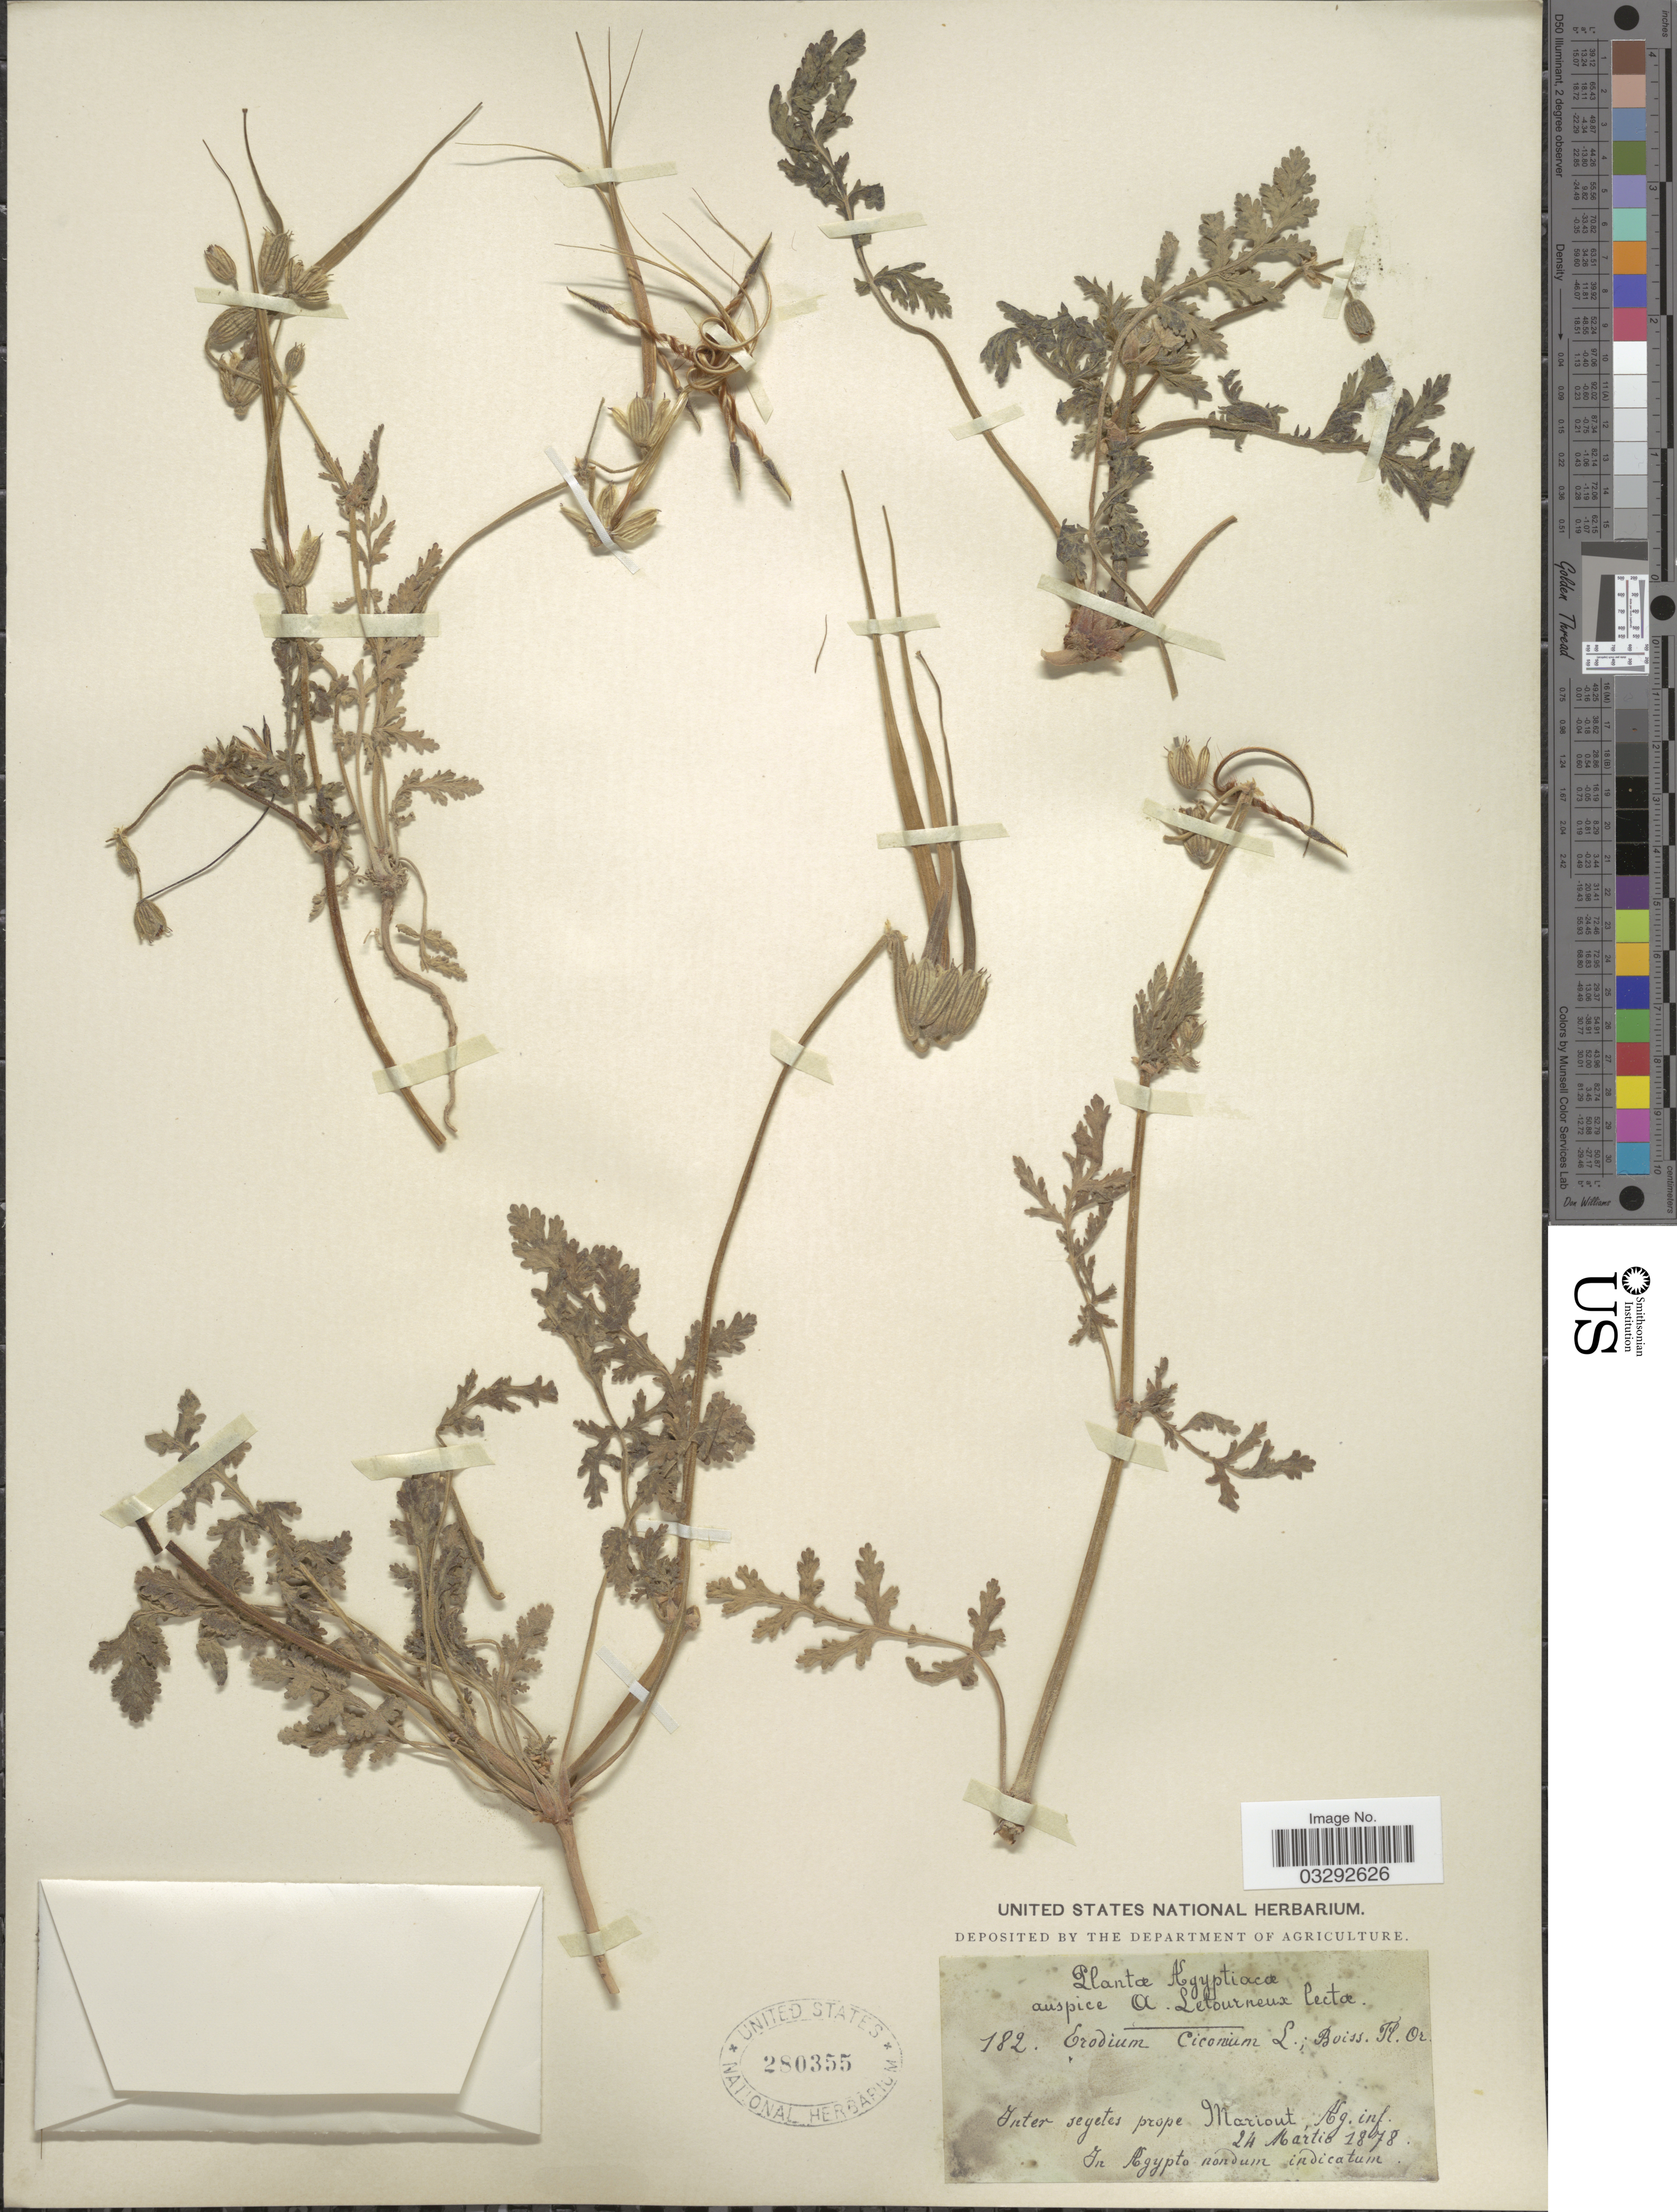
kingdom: Plantae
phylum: Tracheophyta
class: Magnoliopsida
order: Geraniales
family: Geraniaceae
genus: Erodium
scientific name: Erodium ciconium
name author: (L.) L'Hér.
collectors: A. Letourneux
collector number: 182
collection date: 1878-03-24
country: Egypt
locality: Inter seyetes prope Mariout, Alg. inf.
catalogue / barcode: US 280355